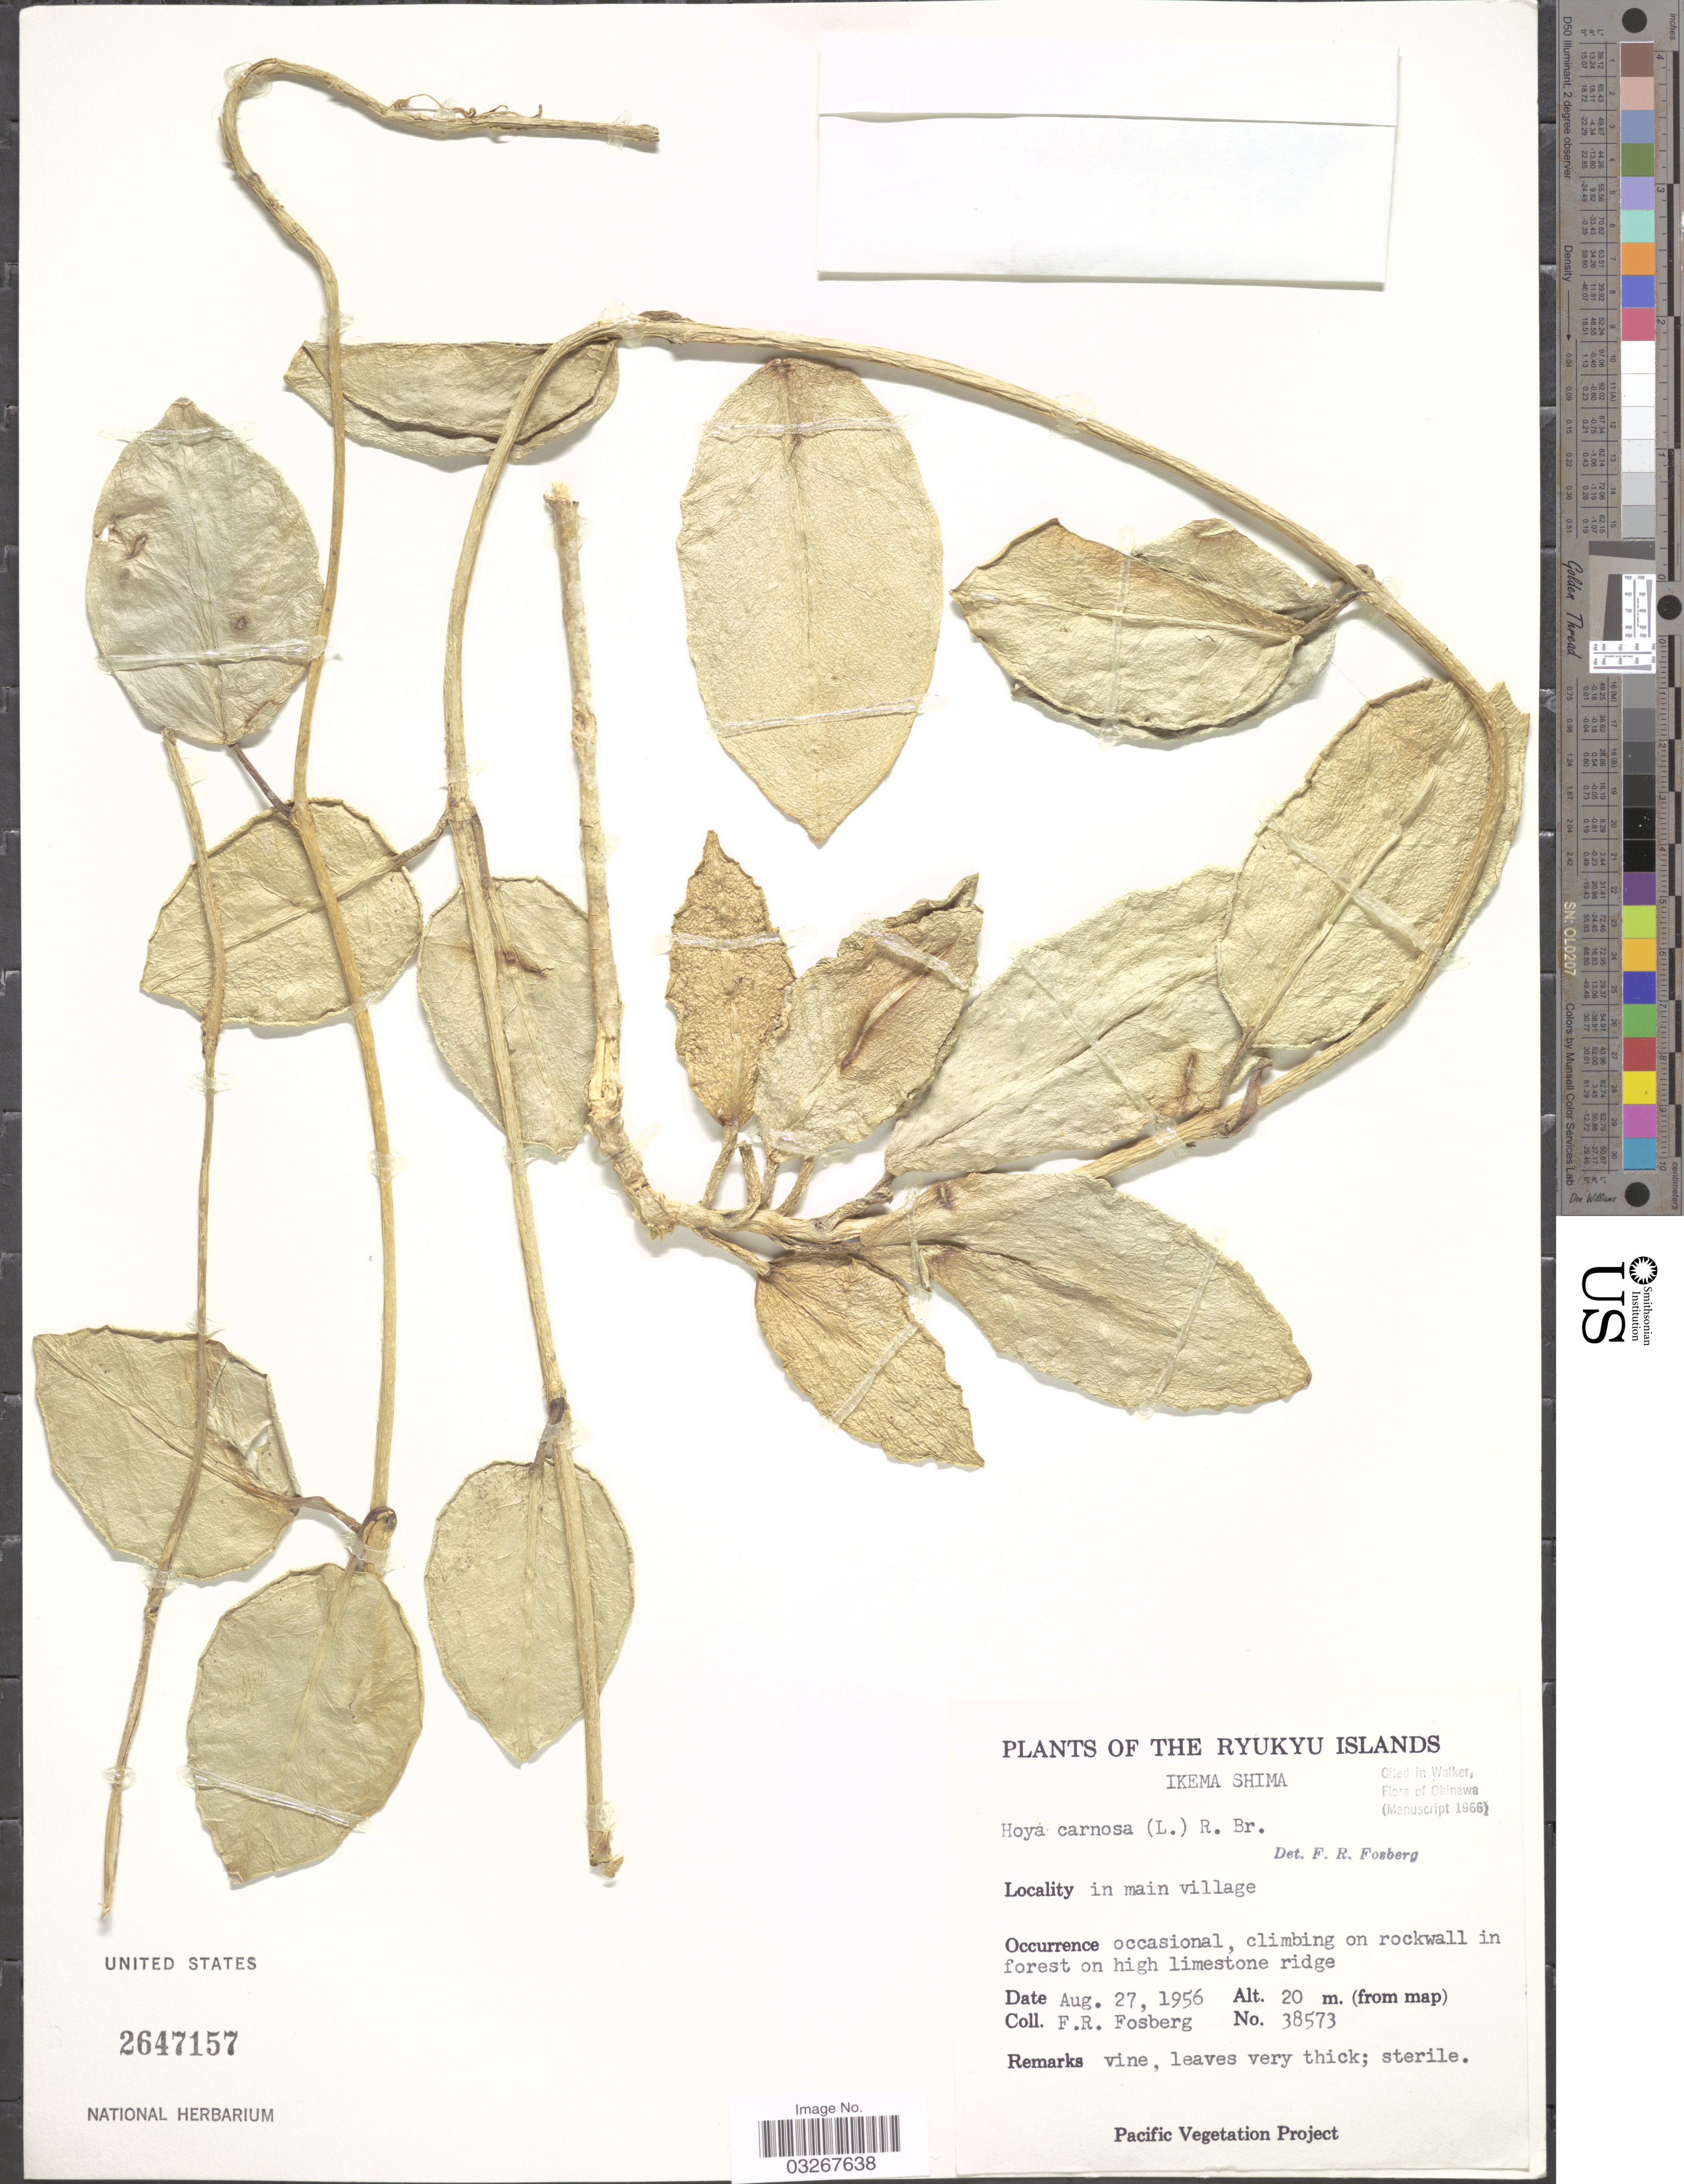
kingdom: Plantae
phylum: Tracheophyta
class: Magnoliopsida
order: Gentianales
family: Apocynaceae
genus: Hoya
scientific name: Hoya carnosa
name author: (L. f.) R. Br.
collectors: F. R. Fosberg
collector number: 38573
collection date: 1956-08-27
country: Japan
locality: The Ryukyu Islands, Ikema Shima, in main village.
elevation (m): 20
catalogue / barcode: US 2647157